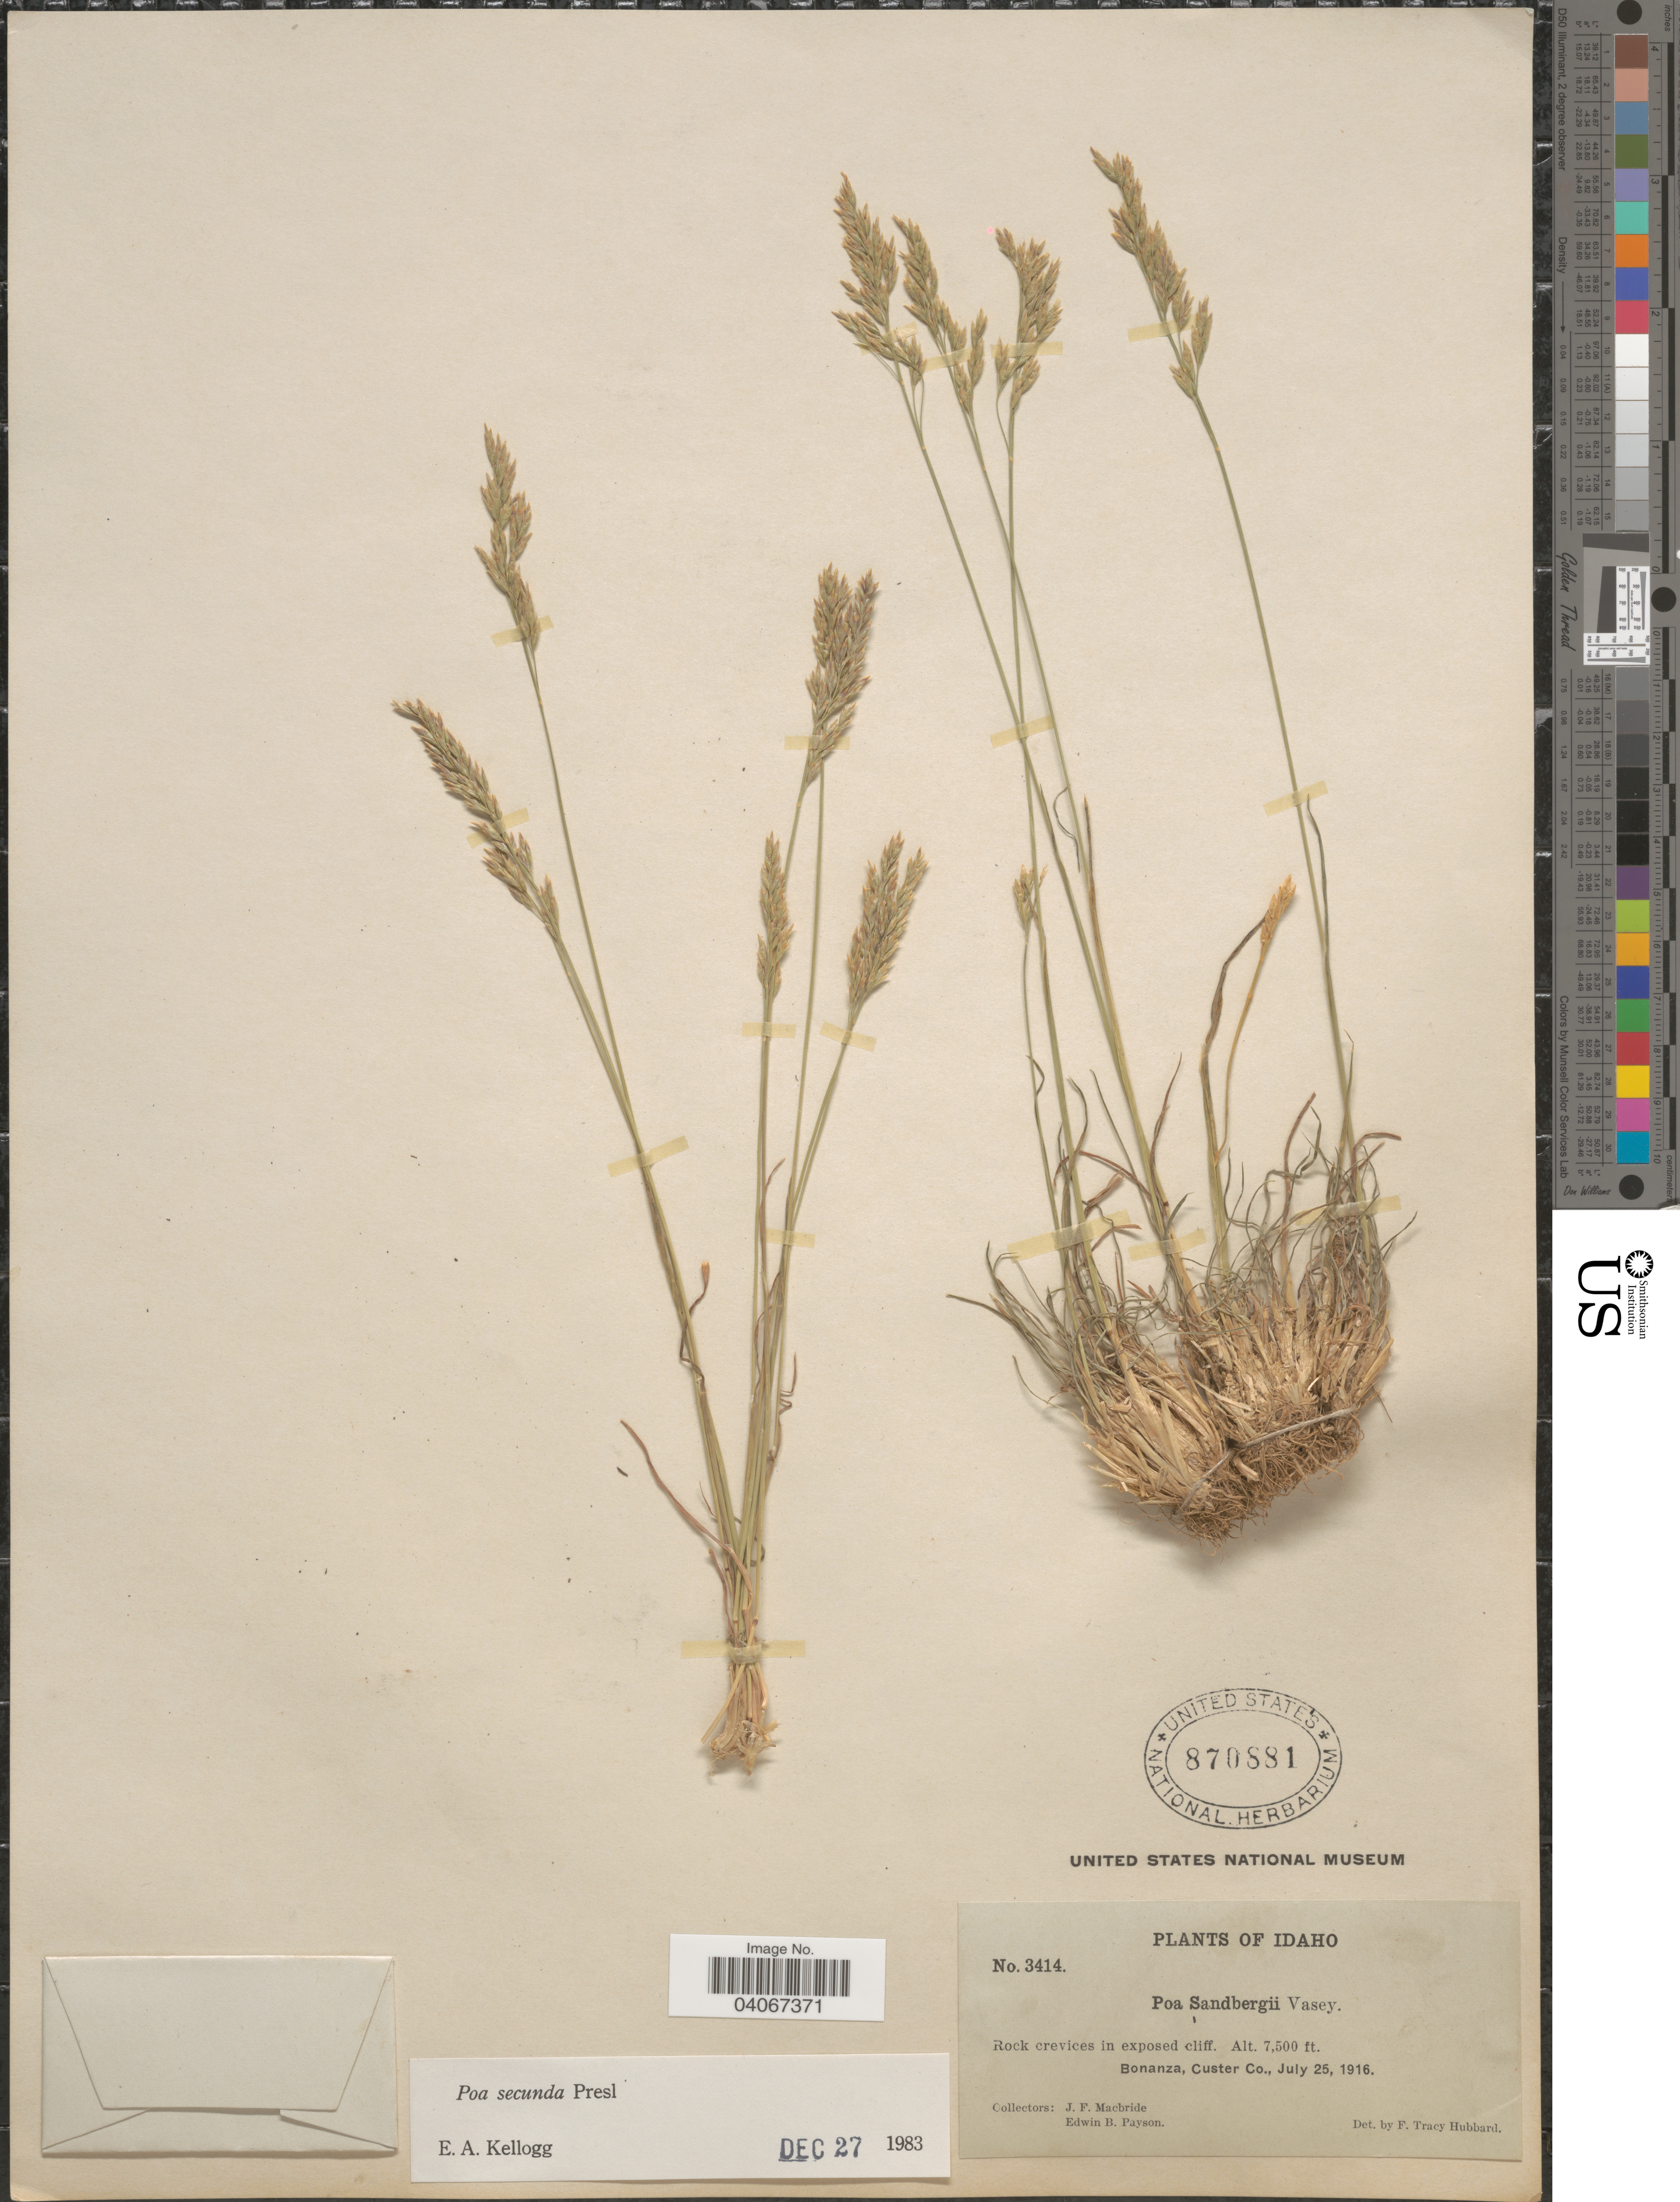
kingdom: Plantae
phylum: Tracheophyta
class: Liliopsida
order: Poales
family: Poaceae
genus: Poa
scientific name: Poa secunda subsp. secunda var. secunda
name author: J. Presl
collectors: J. F. Macbride & E. B. Payson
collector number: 3414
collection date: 1916-07-25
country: United States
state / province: Idaho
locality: Bonanza, Custer Co.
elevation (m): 2286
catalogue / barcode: US 870881